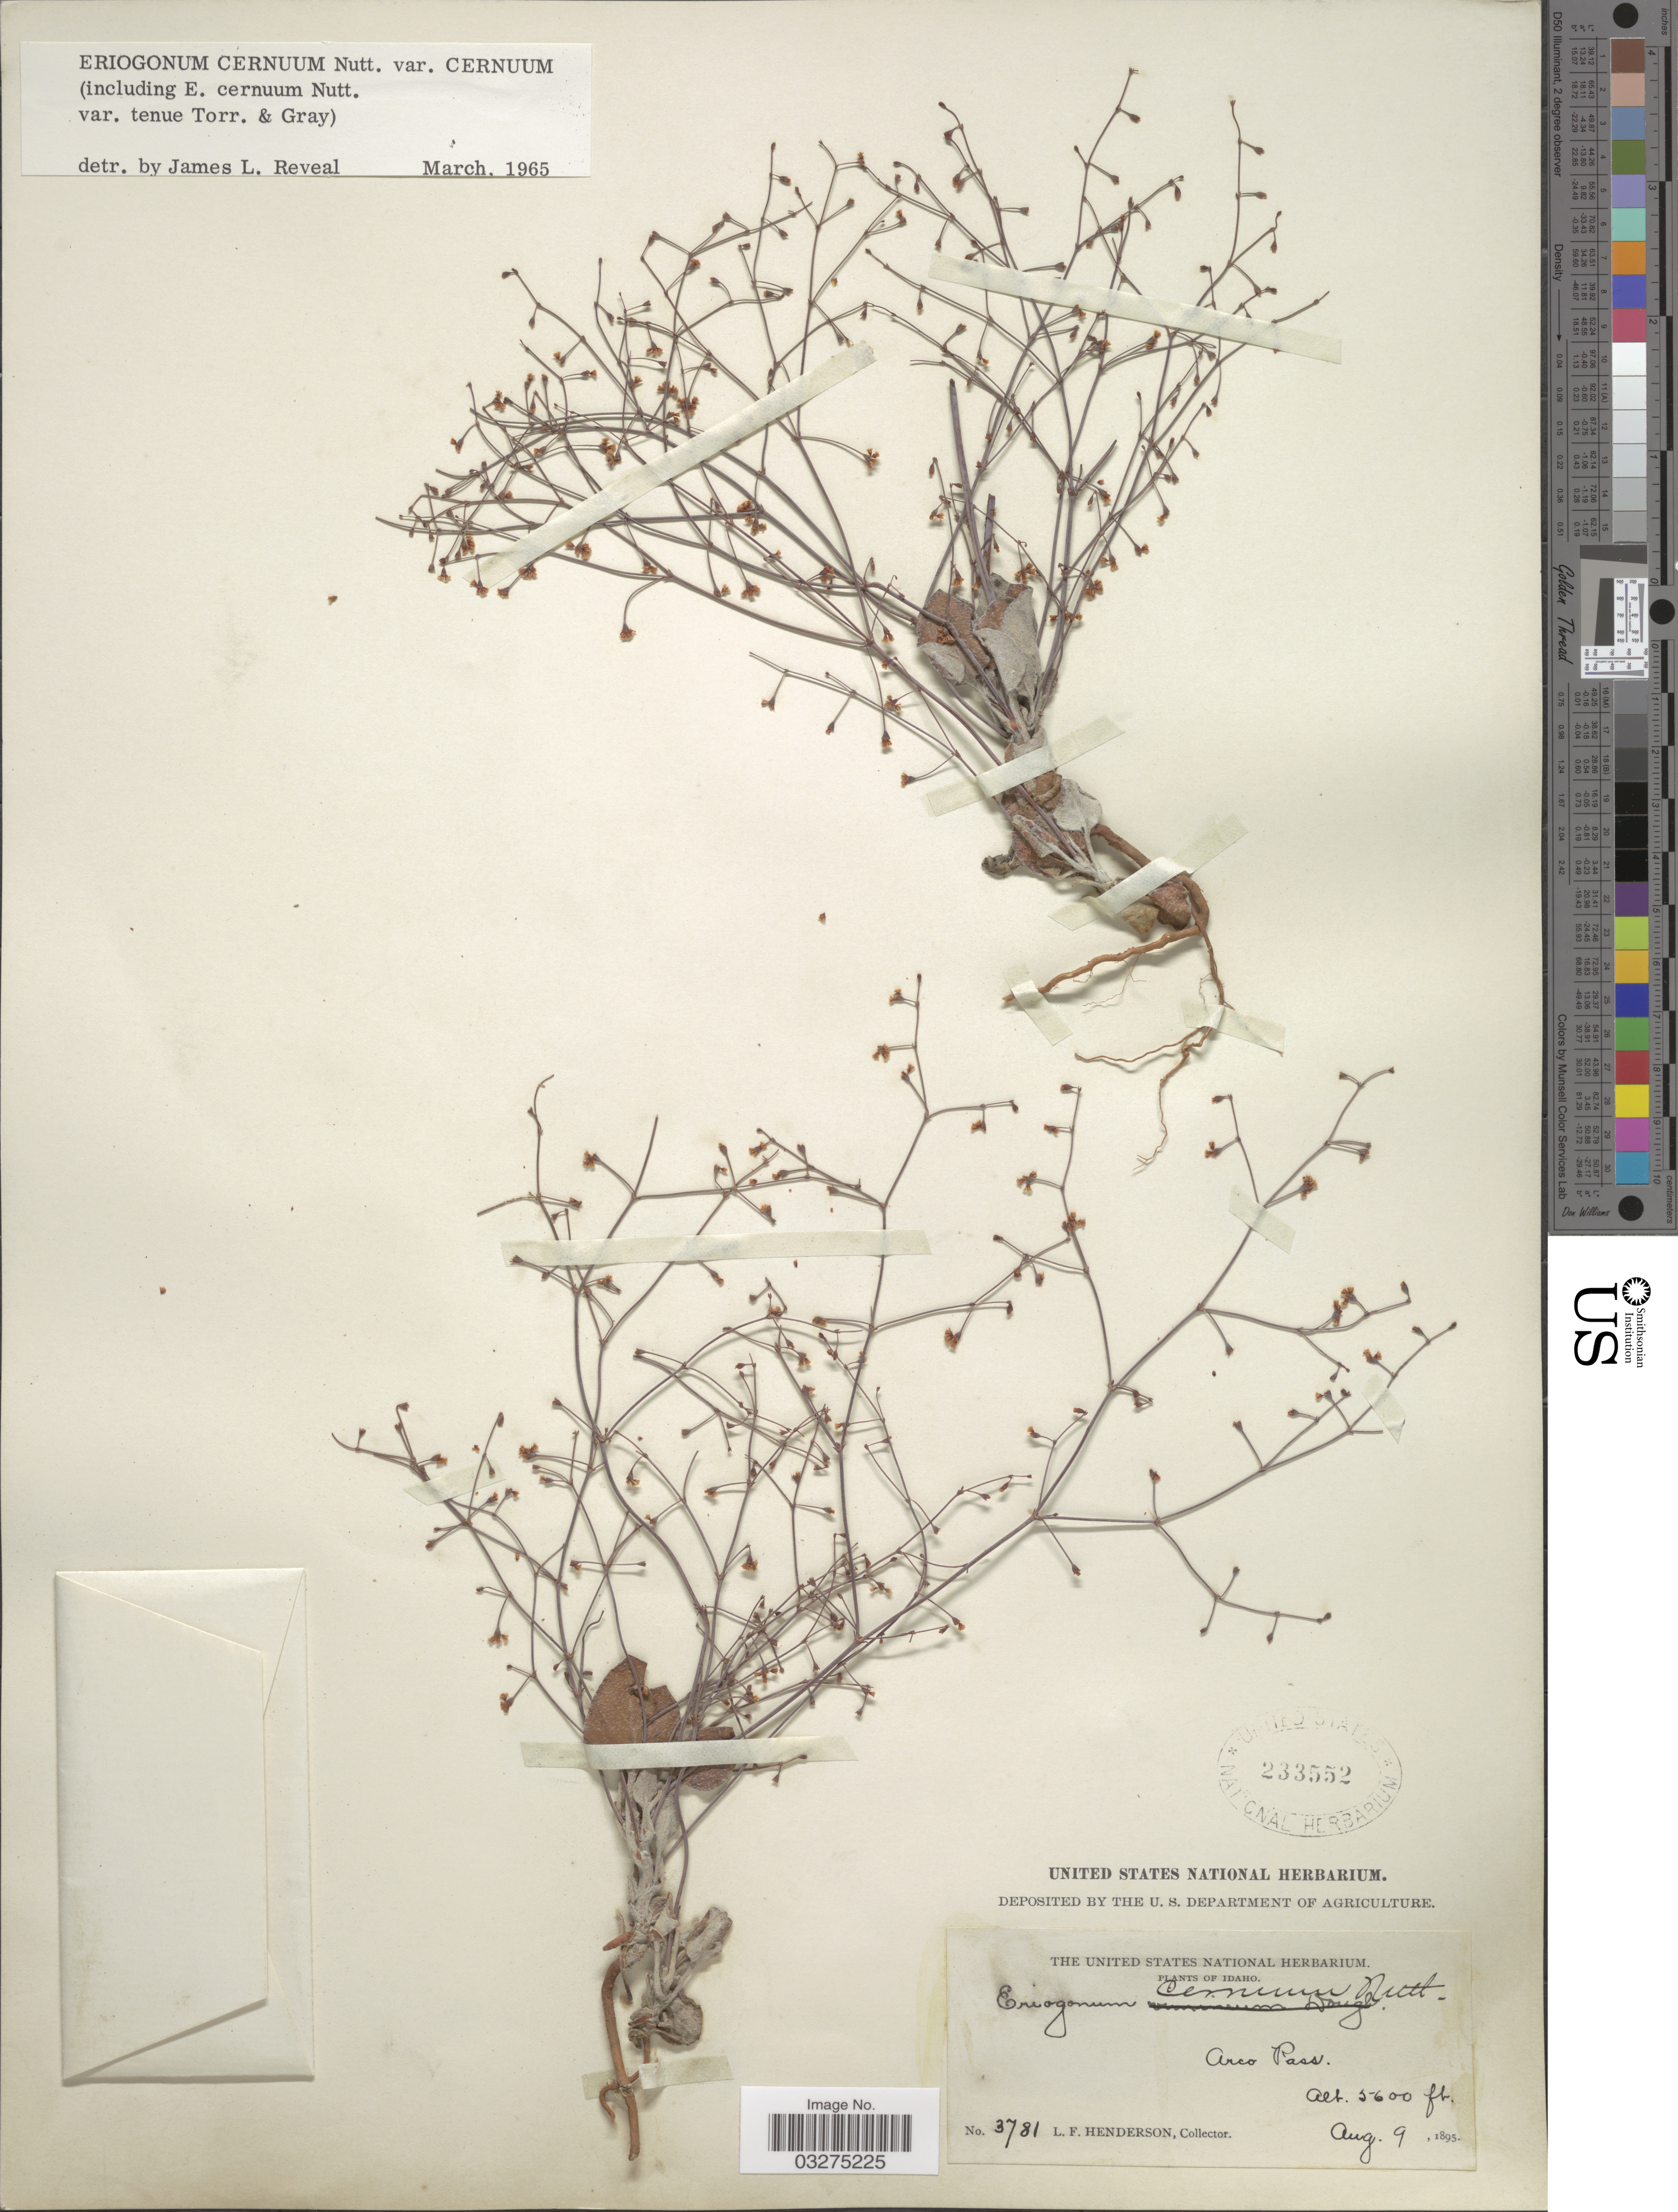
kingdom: Plantae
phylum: Tracheophyta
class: Magnoliopsida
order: Caryophyllales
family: Polygonaceae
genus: Eriogonum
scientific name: Eriogonum cernuum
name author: Nutt.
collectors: L. Henderson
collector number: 3781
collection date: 1895-08-09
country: United States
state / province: Idaho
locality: Arco Pass.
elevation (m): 1707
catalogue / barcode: US 233552